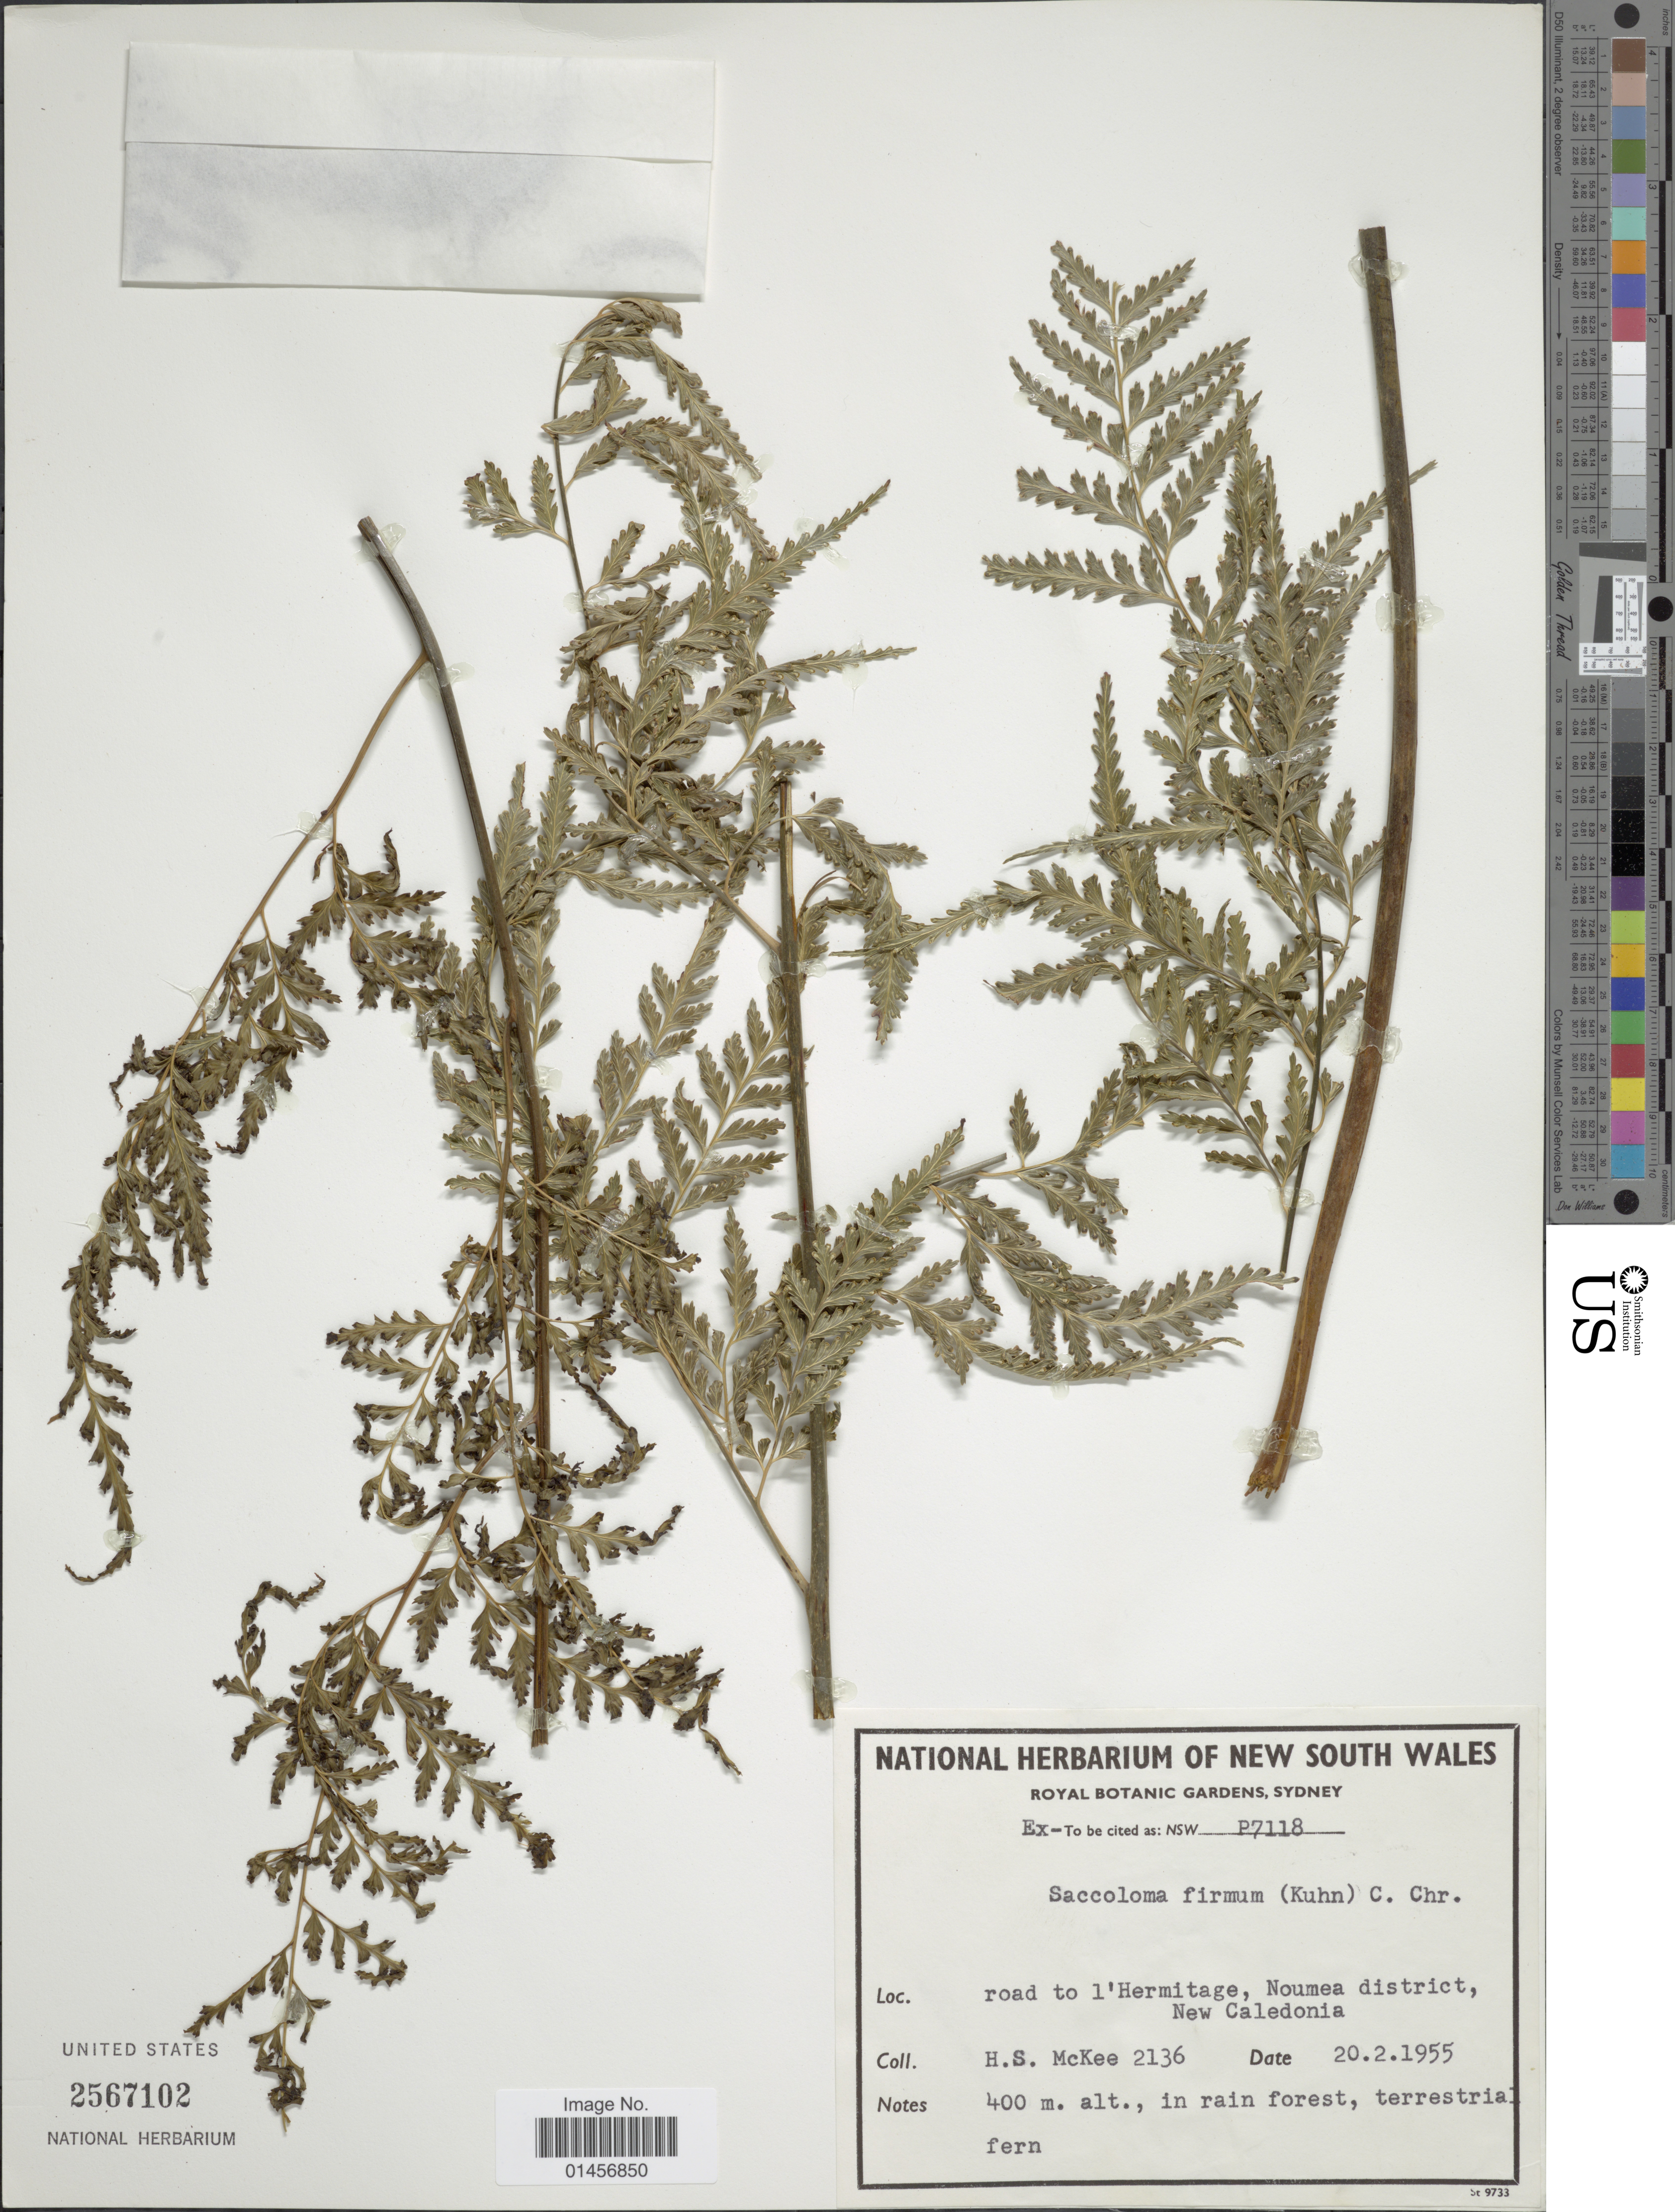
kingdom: Plantae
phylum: Tracheophyta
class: Polypodiopsida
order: Polypodiales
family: Saccolomataceae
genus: Saccoloma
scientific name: Saccoloma firmum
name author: (Kuhn) C. Chr.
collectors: H. S. McKee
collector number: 2136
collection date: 1955-02-20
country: New Caledonia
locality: Road to L'Hermitage, Noumea district, New Caledonia.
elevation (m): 400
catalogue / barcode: US 2567102